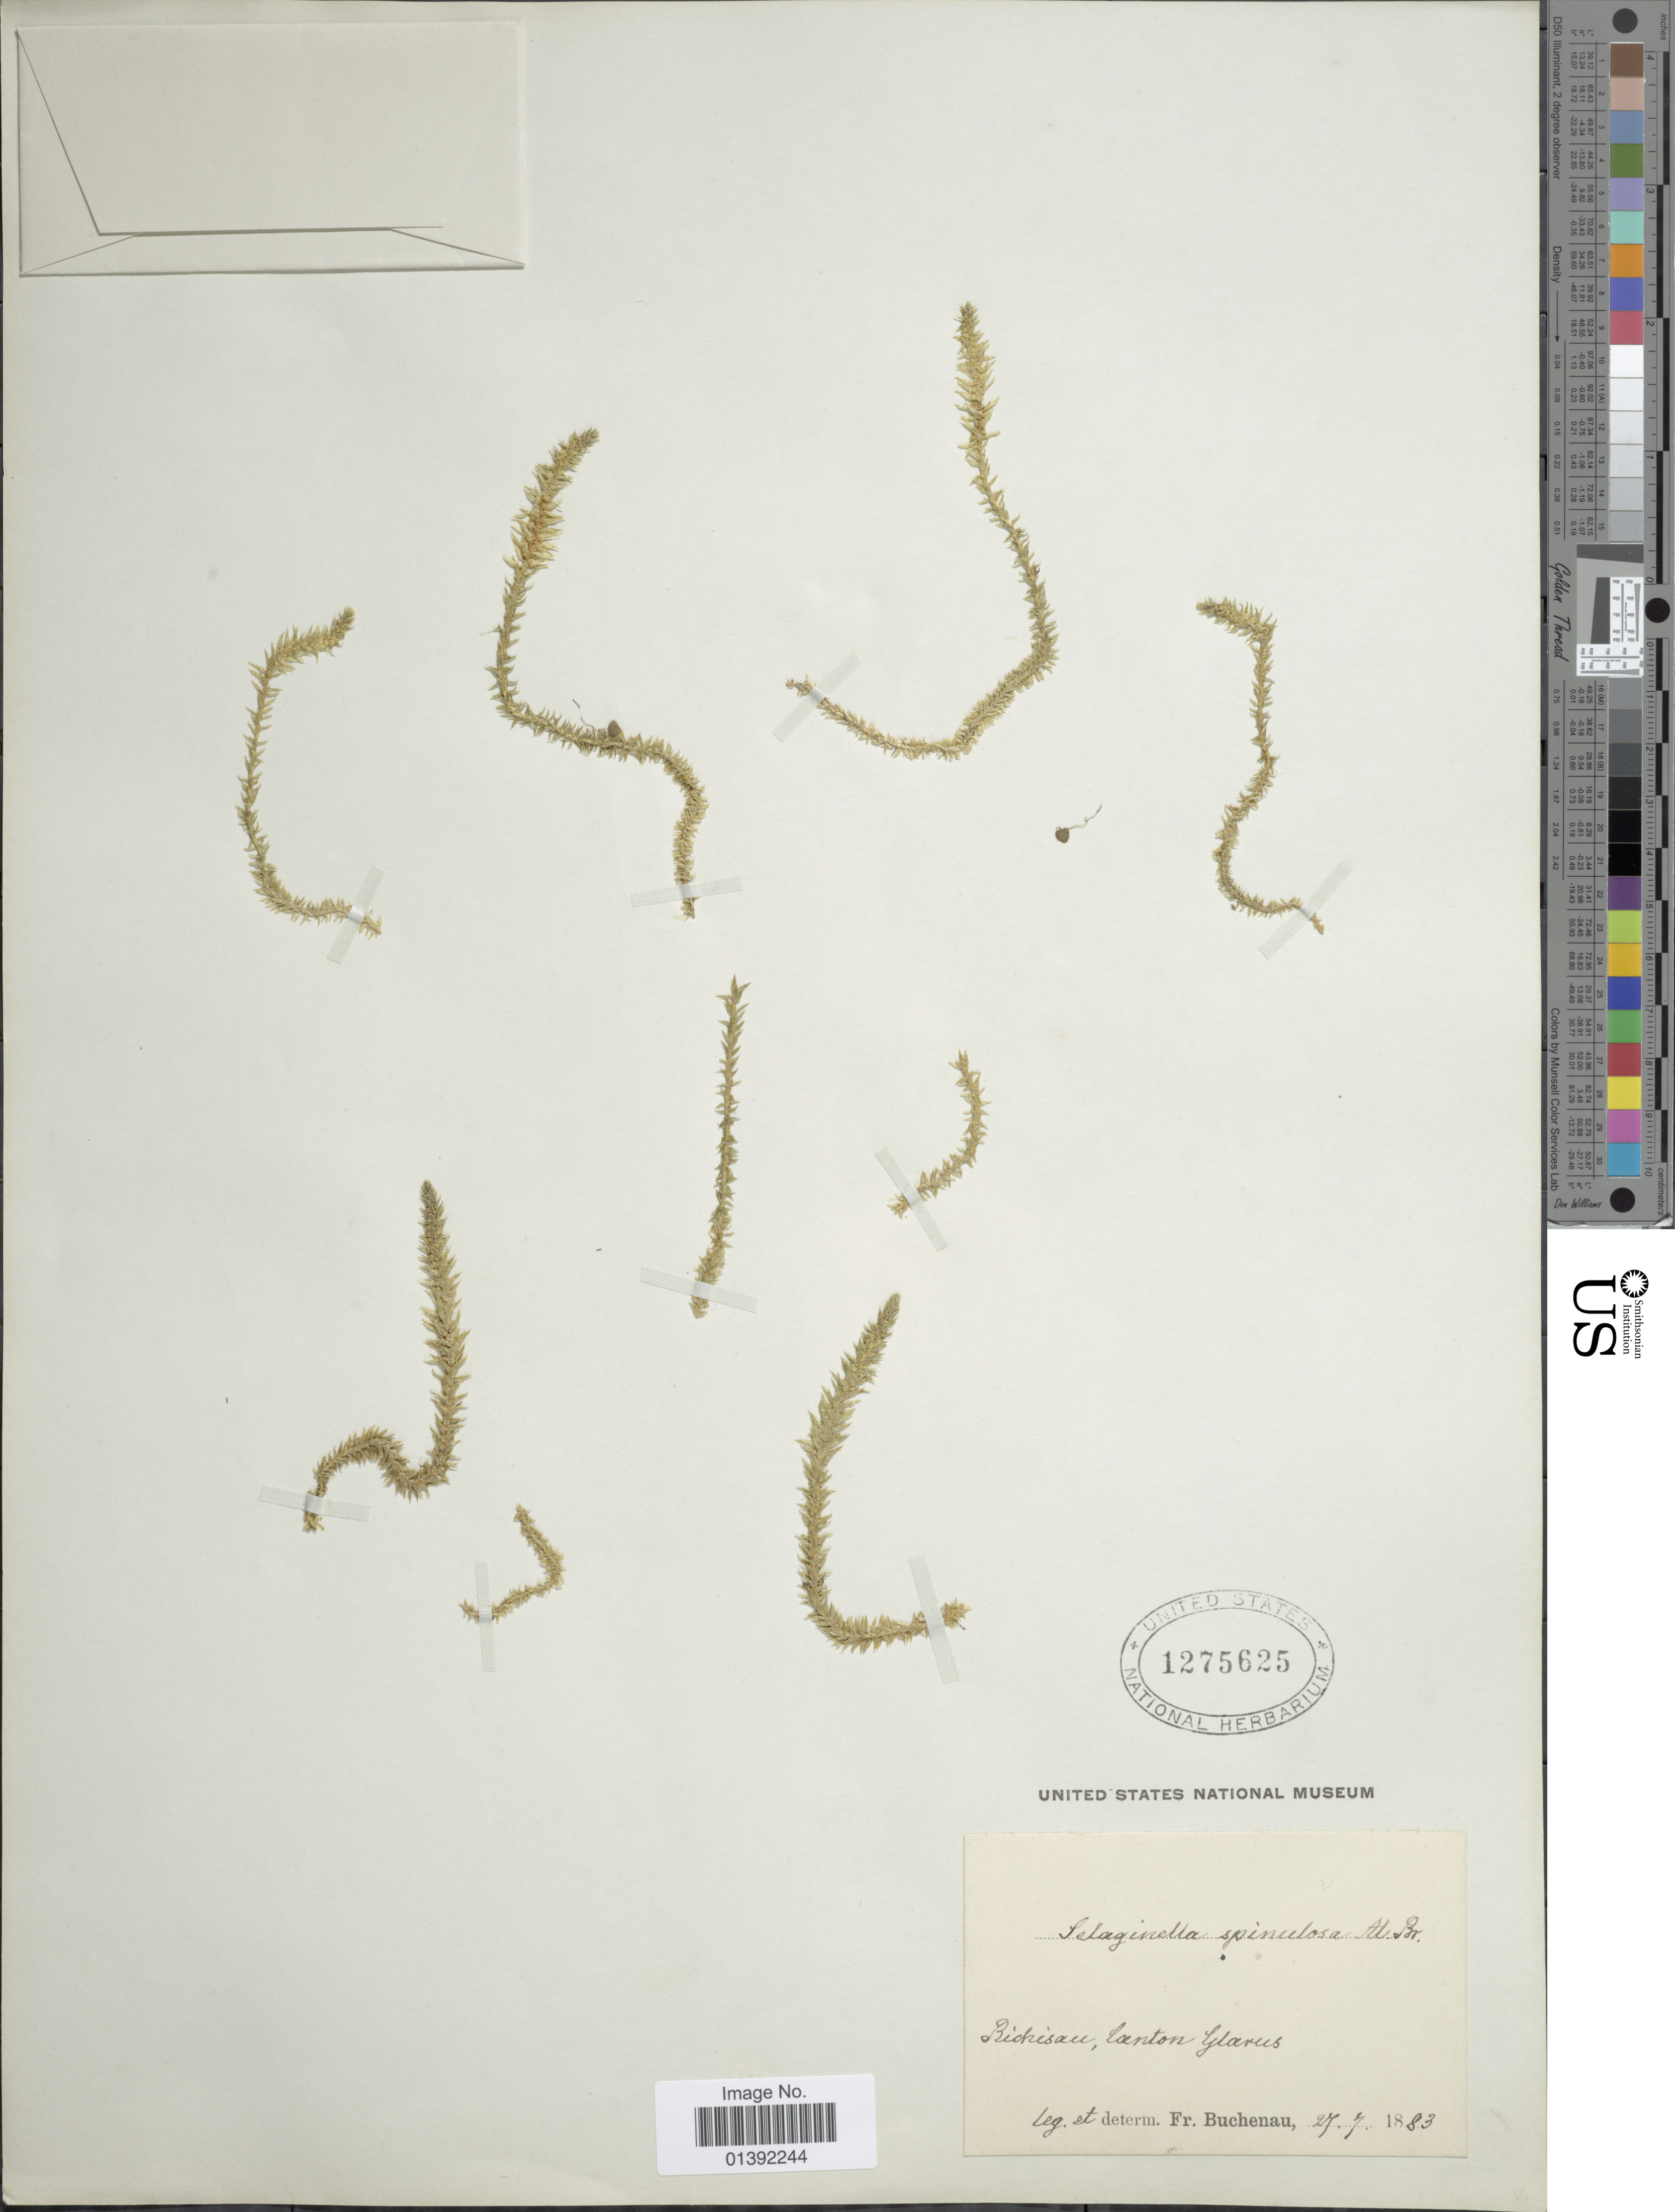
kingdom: Plantae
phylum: Tracheophyta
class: Lycopodiopsida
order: Selaginellales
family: Selaginellaceae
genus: Selaginella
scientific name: Selaginella selaginoides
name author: (L.) Link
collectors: F. Buchenau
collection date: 1883-07-27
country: Switzerland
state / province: Glarus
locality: Bichisau, Canton Glarus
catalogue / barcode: US 1275625